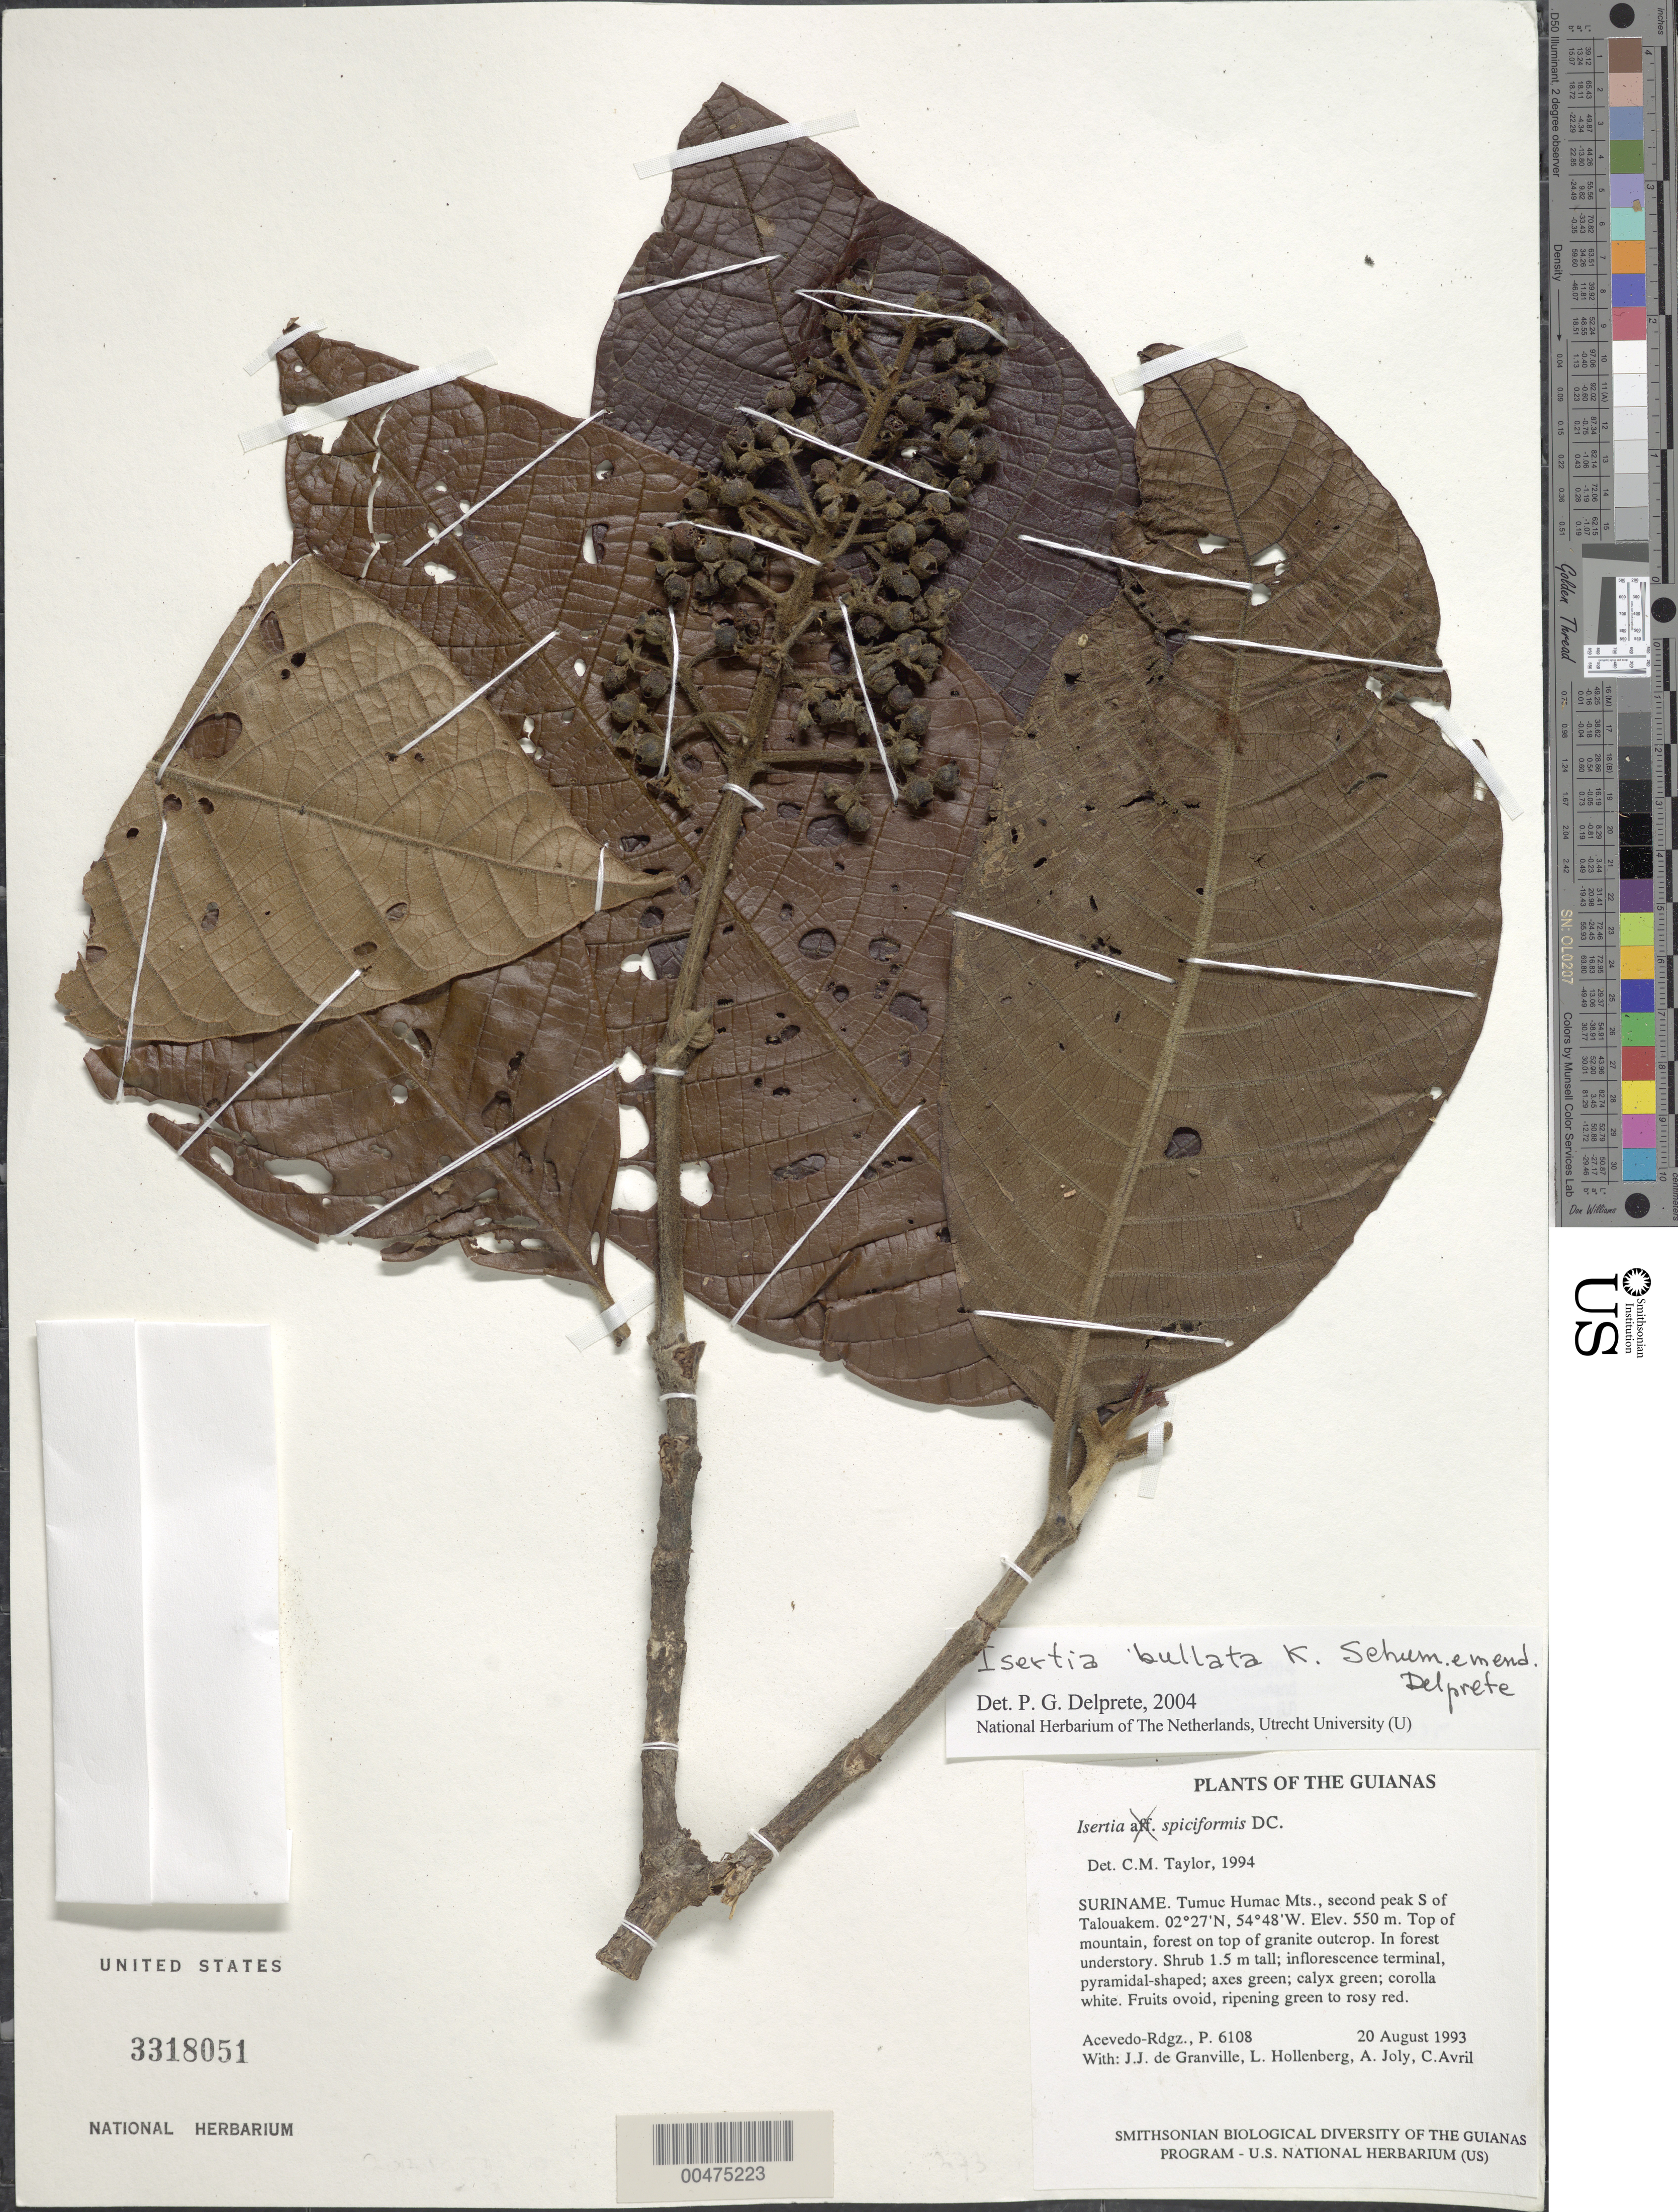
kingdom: Plantae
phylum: Tracheophyta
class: Magnoliopsida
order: Gentianales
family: Rubiaceae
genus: Isertia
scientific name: Isertia bullata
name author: K. Schum.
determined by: Delprete, P. G., Herb. de Guyane Cay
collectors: P. Acevedo-Rodr., J.-J. de Granville, A. Joly & A. Boyer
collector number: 6108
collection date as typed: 20 Aug 1993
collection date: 1993-08-20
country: Suriname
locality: Tumuc Humac Mts., second peak S of Talouakem.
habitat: In forest understory.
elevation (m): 550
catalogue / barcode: US 3318051